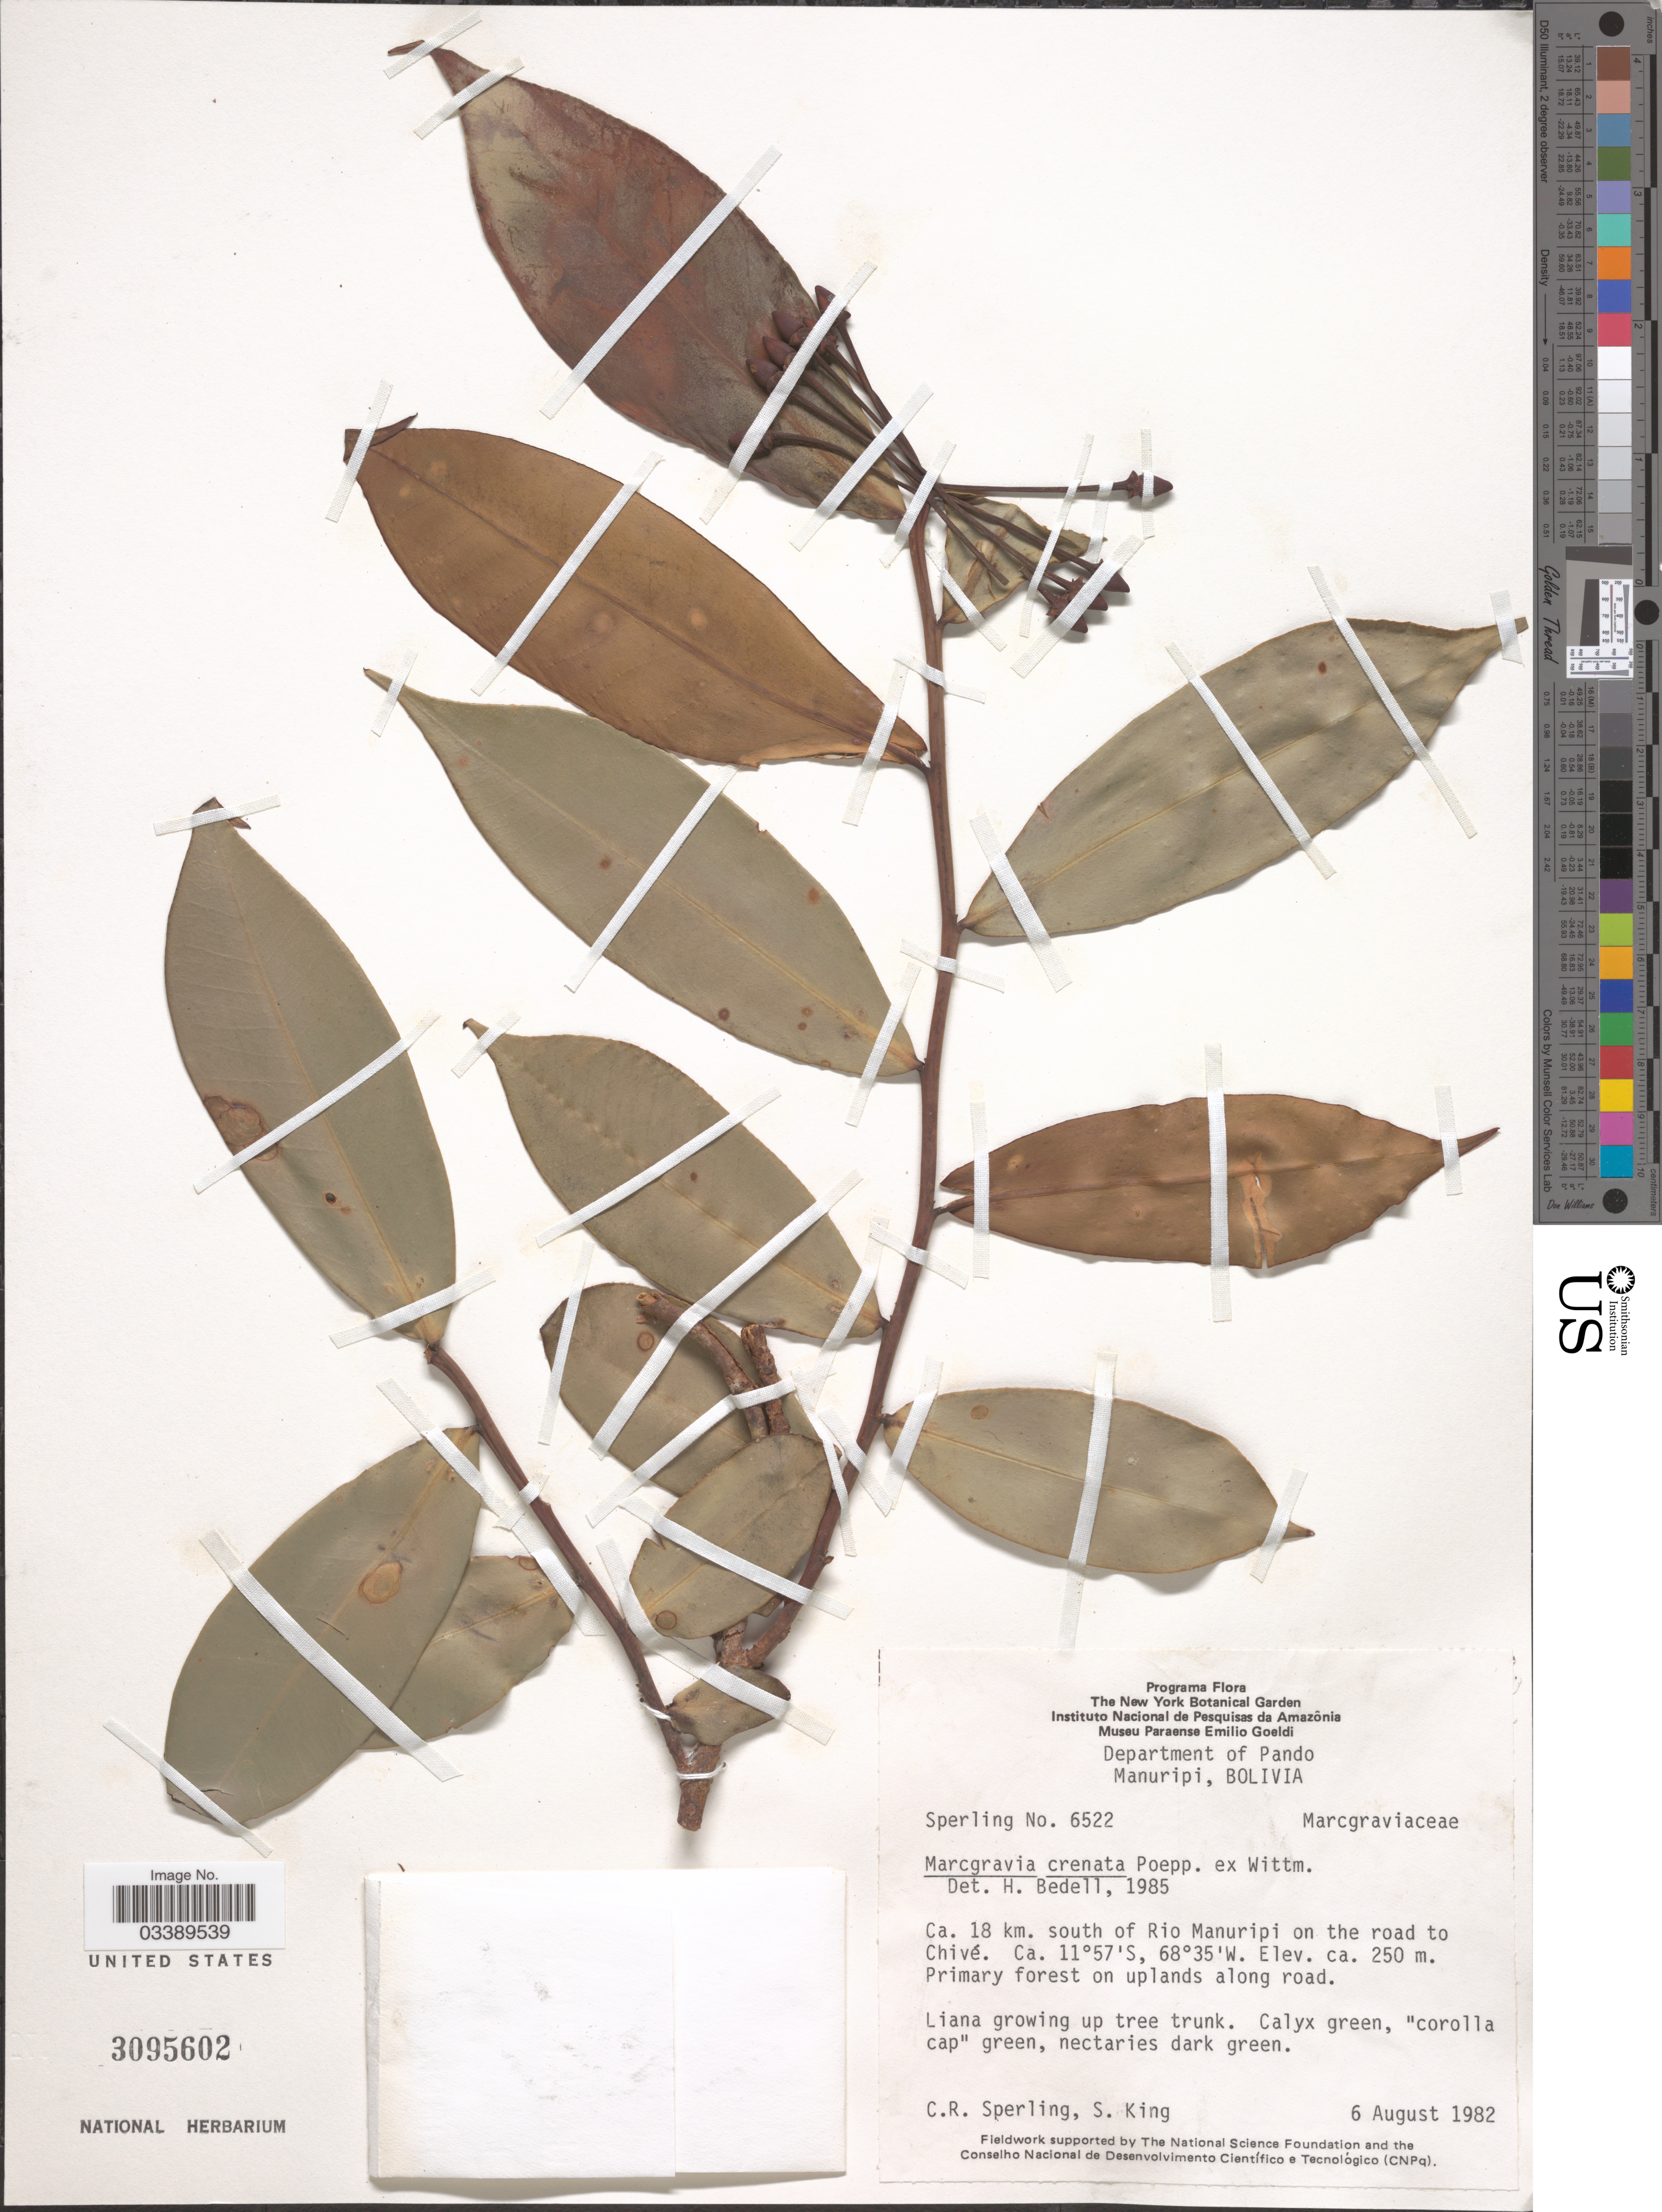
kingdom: Plantae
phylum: Tracheophyta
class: Magnoliopsida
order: Ericales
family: Marcgraviaceae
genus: Marcgravia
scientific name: Marcgravia crenata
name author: Poepp. ex Wittm.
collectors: C. R. Sperling & S. King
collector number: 6522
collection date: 1982-08-06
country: Bolivia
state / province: Pando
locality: Department of Pando, Manuripi. Ca. 18 km. south of Rio Manuripi on the road to Chivé.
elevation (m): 250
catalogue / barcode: US 3095602